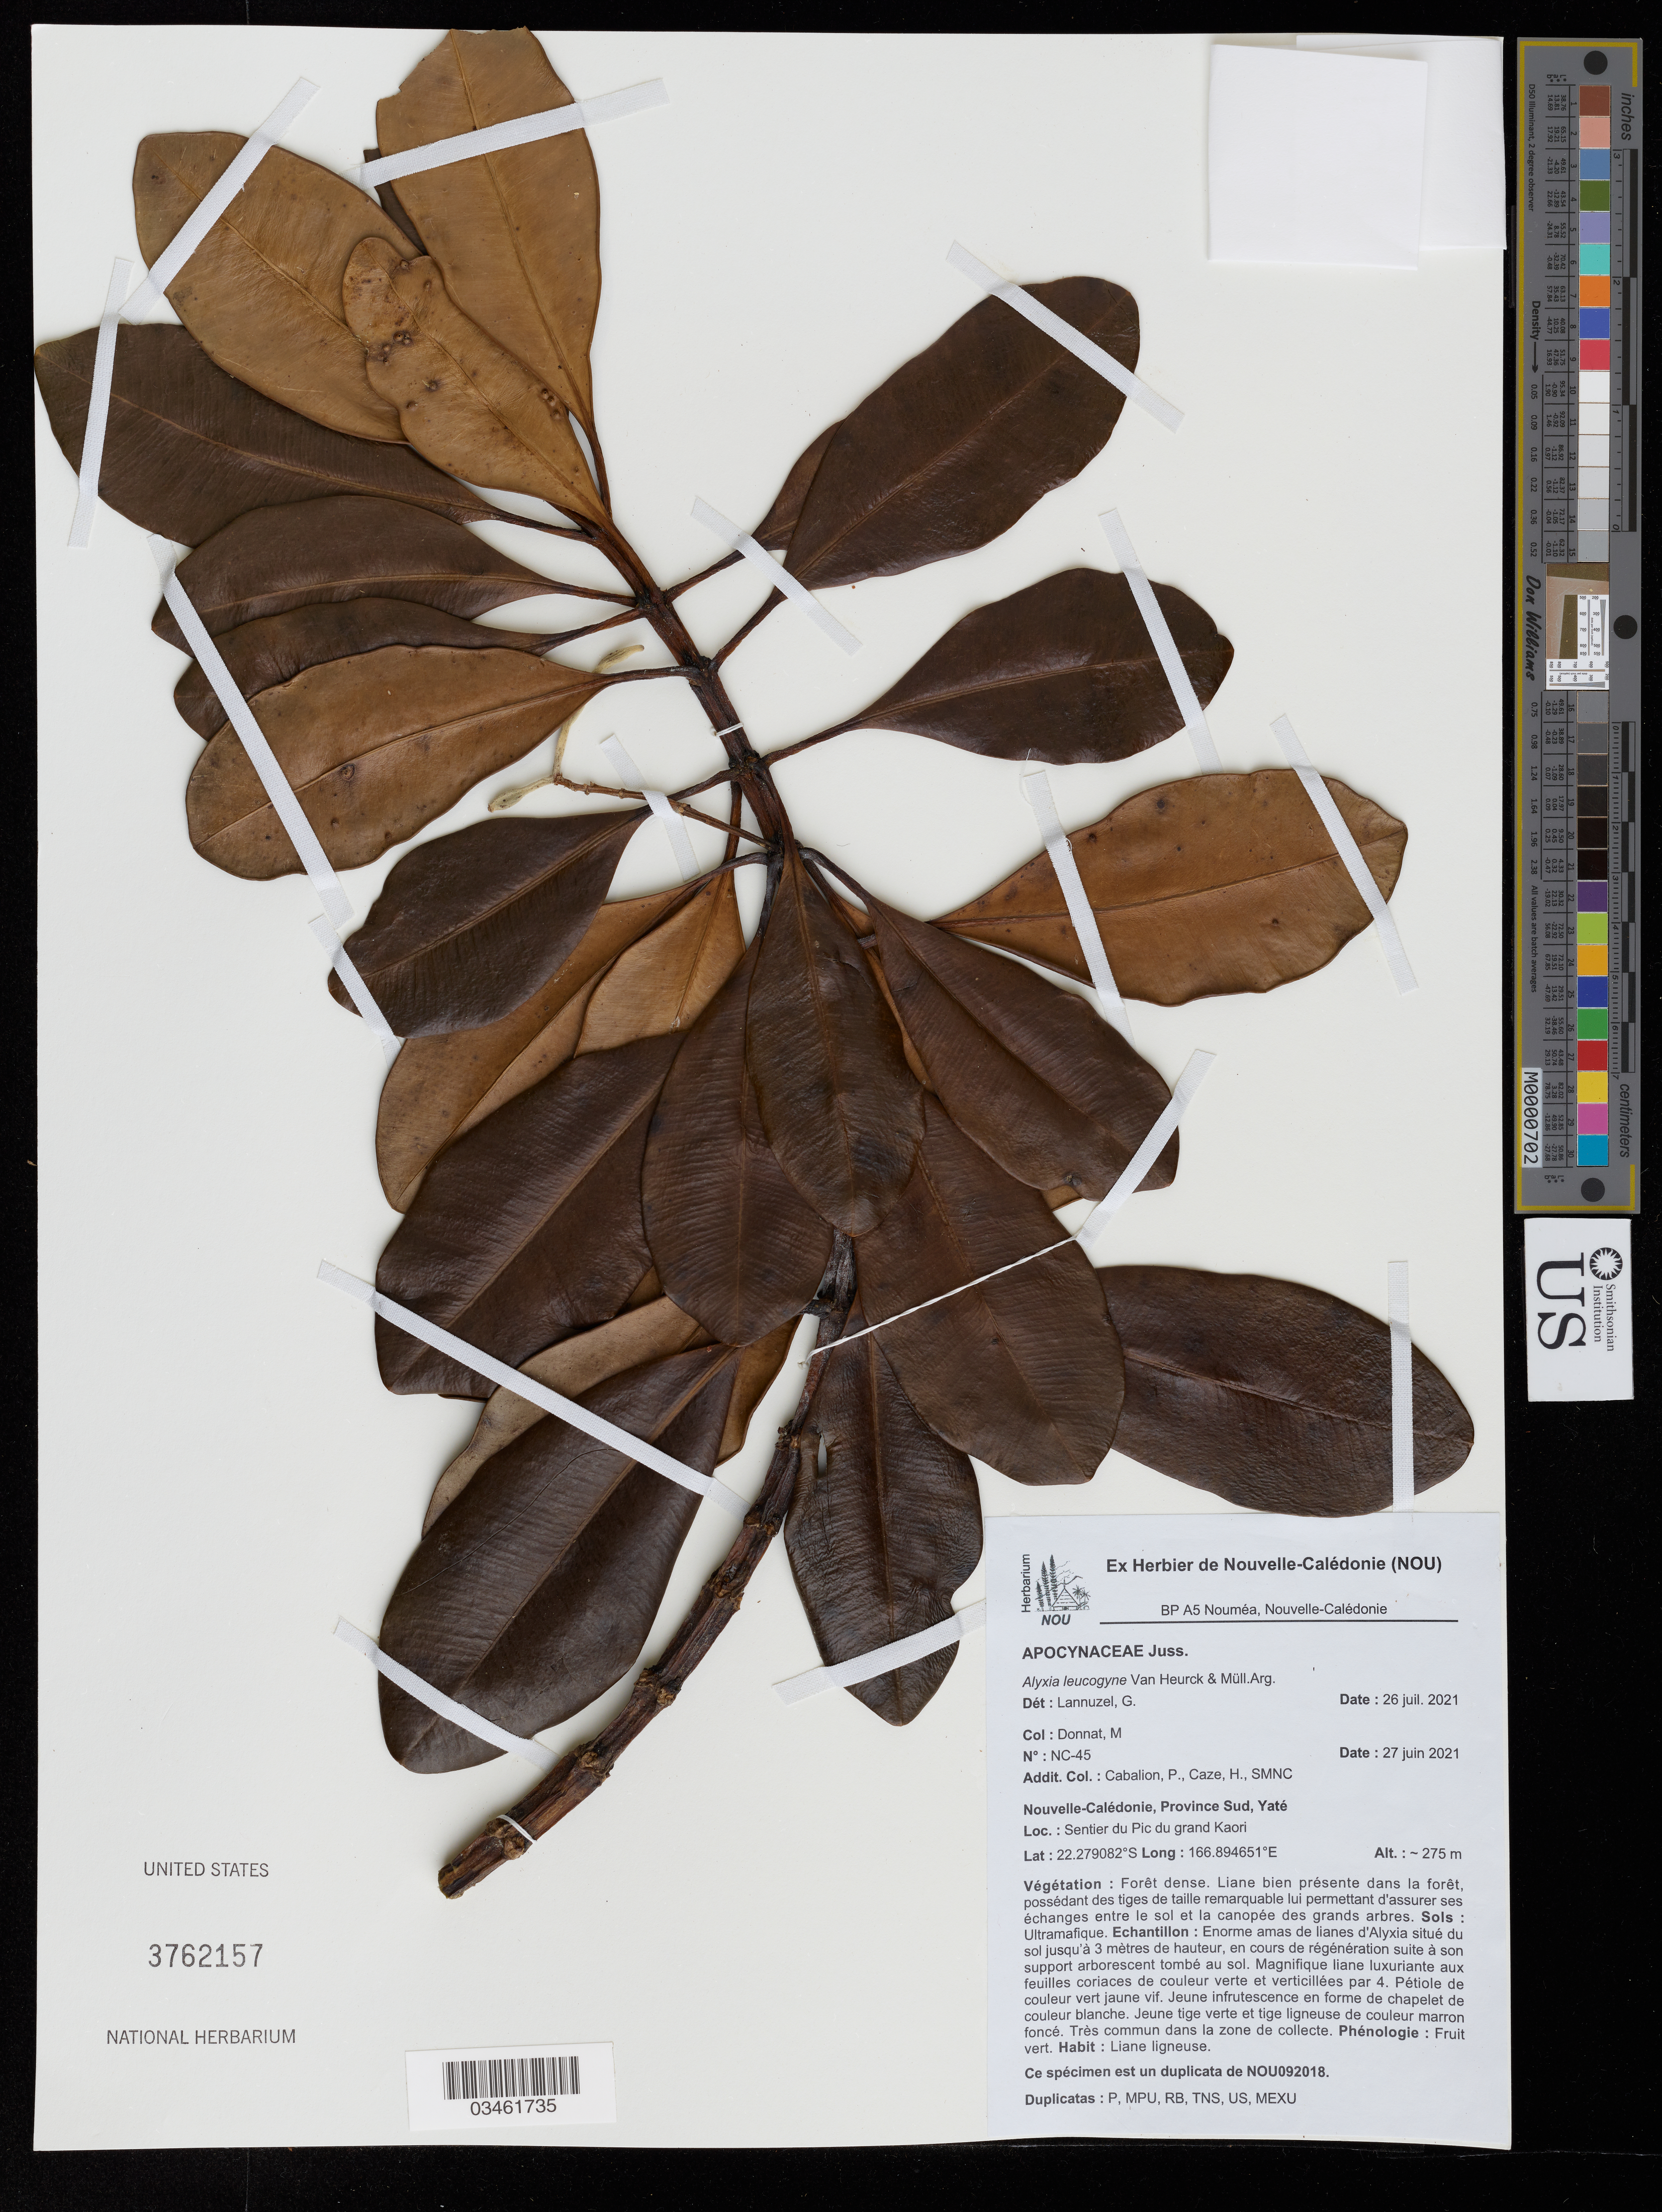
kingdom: Plantae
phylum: Tracheophyta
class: Magnoliopsida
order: Gentianales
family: Apocynaceae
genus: Alyxia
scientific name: Alyxia leucogyne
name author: Van Heurck & Müll. Arg.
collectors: M. Donnat, P. Cabalion, H. Caze & S. SMNC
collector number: NC-45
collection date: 2021-06-27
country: New Caledonia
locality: Province Sud, Yaté. Sentier du Pic du grand Kaori.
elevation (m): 275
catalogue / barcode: US 3762157